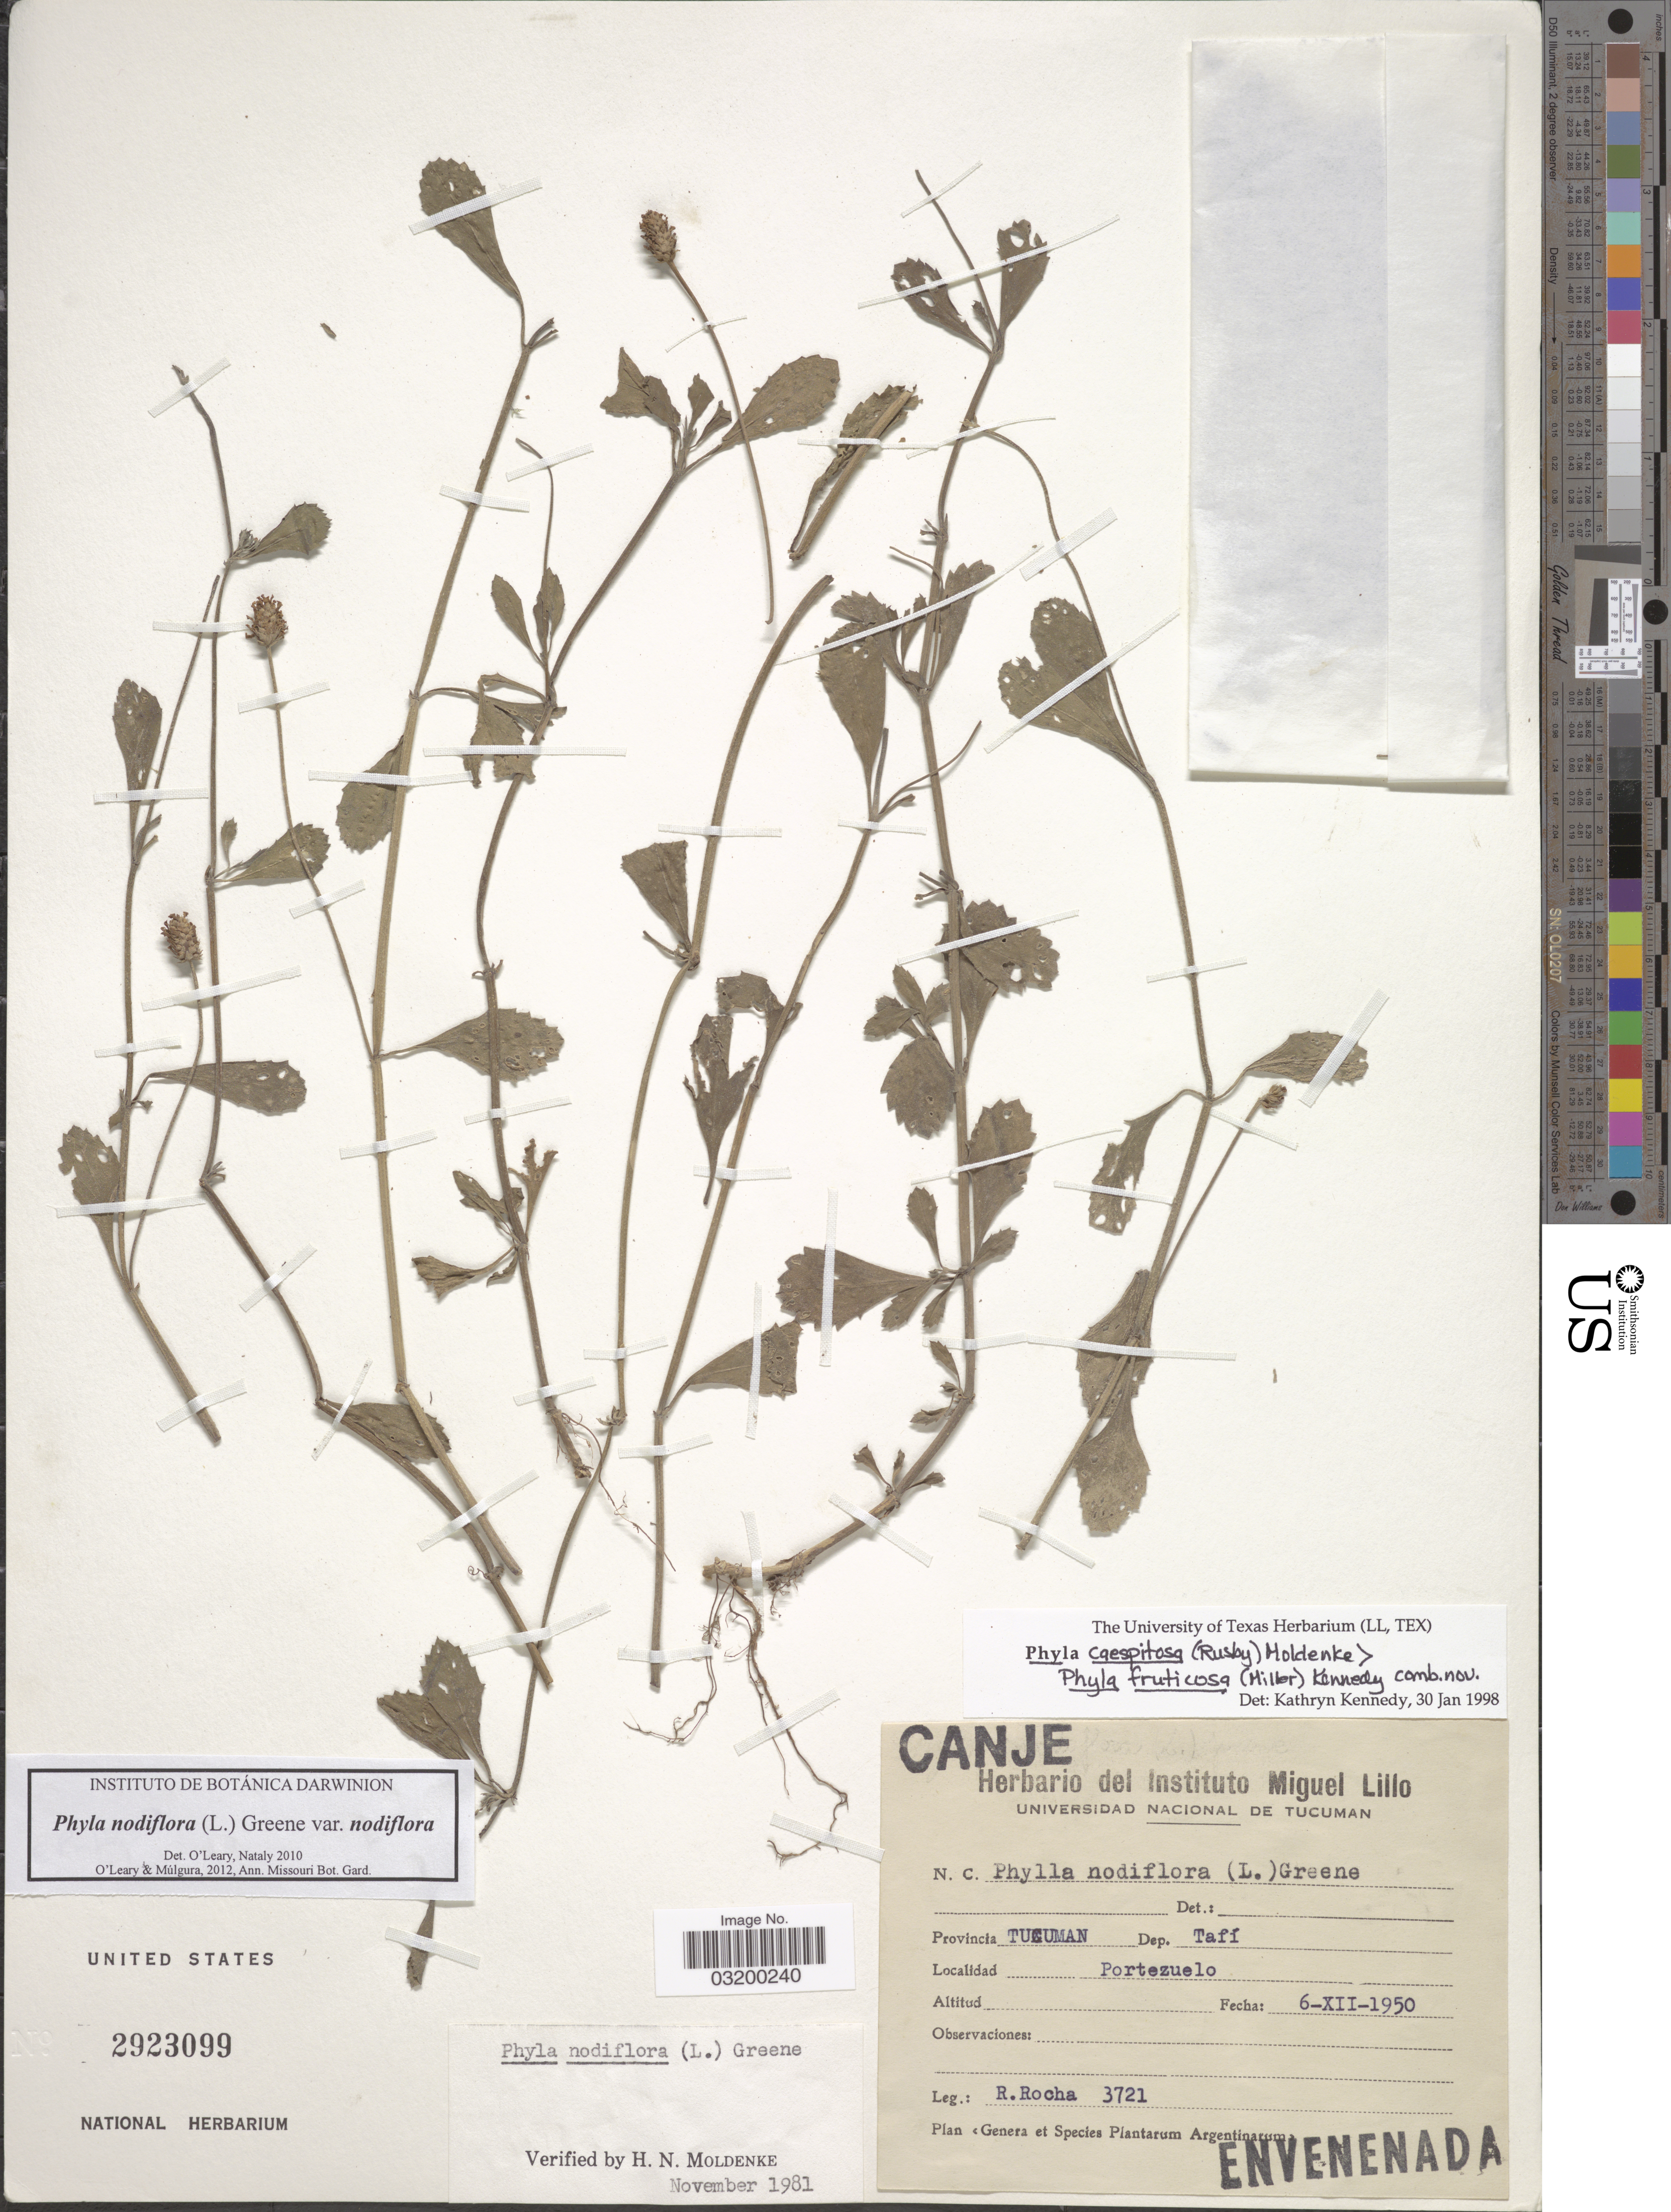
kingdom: Plantae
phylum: Tracheophyta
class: Magnoliopsida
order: Lamiales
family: Verbenaceae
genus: Phyla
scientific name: Phyla nodiflora var. nodiflora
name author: (L.) Greene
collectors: R. Rocha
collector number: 3721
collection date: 1950-12-06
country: Argentina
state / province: Tucuman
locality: Dep. Tafí. Portezuelo.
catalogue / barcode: US 2923099